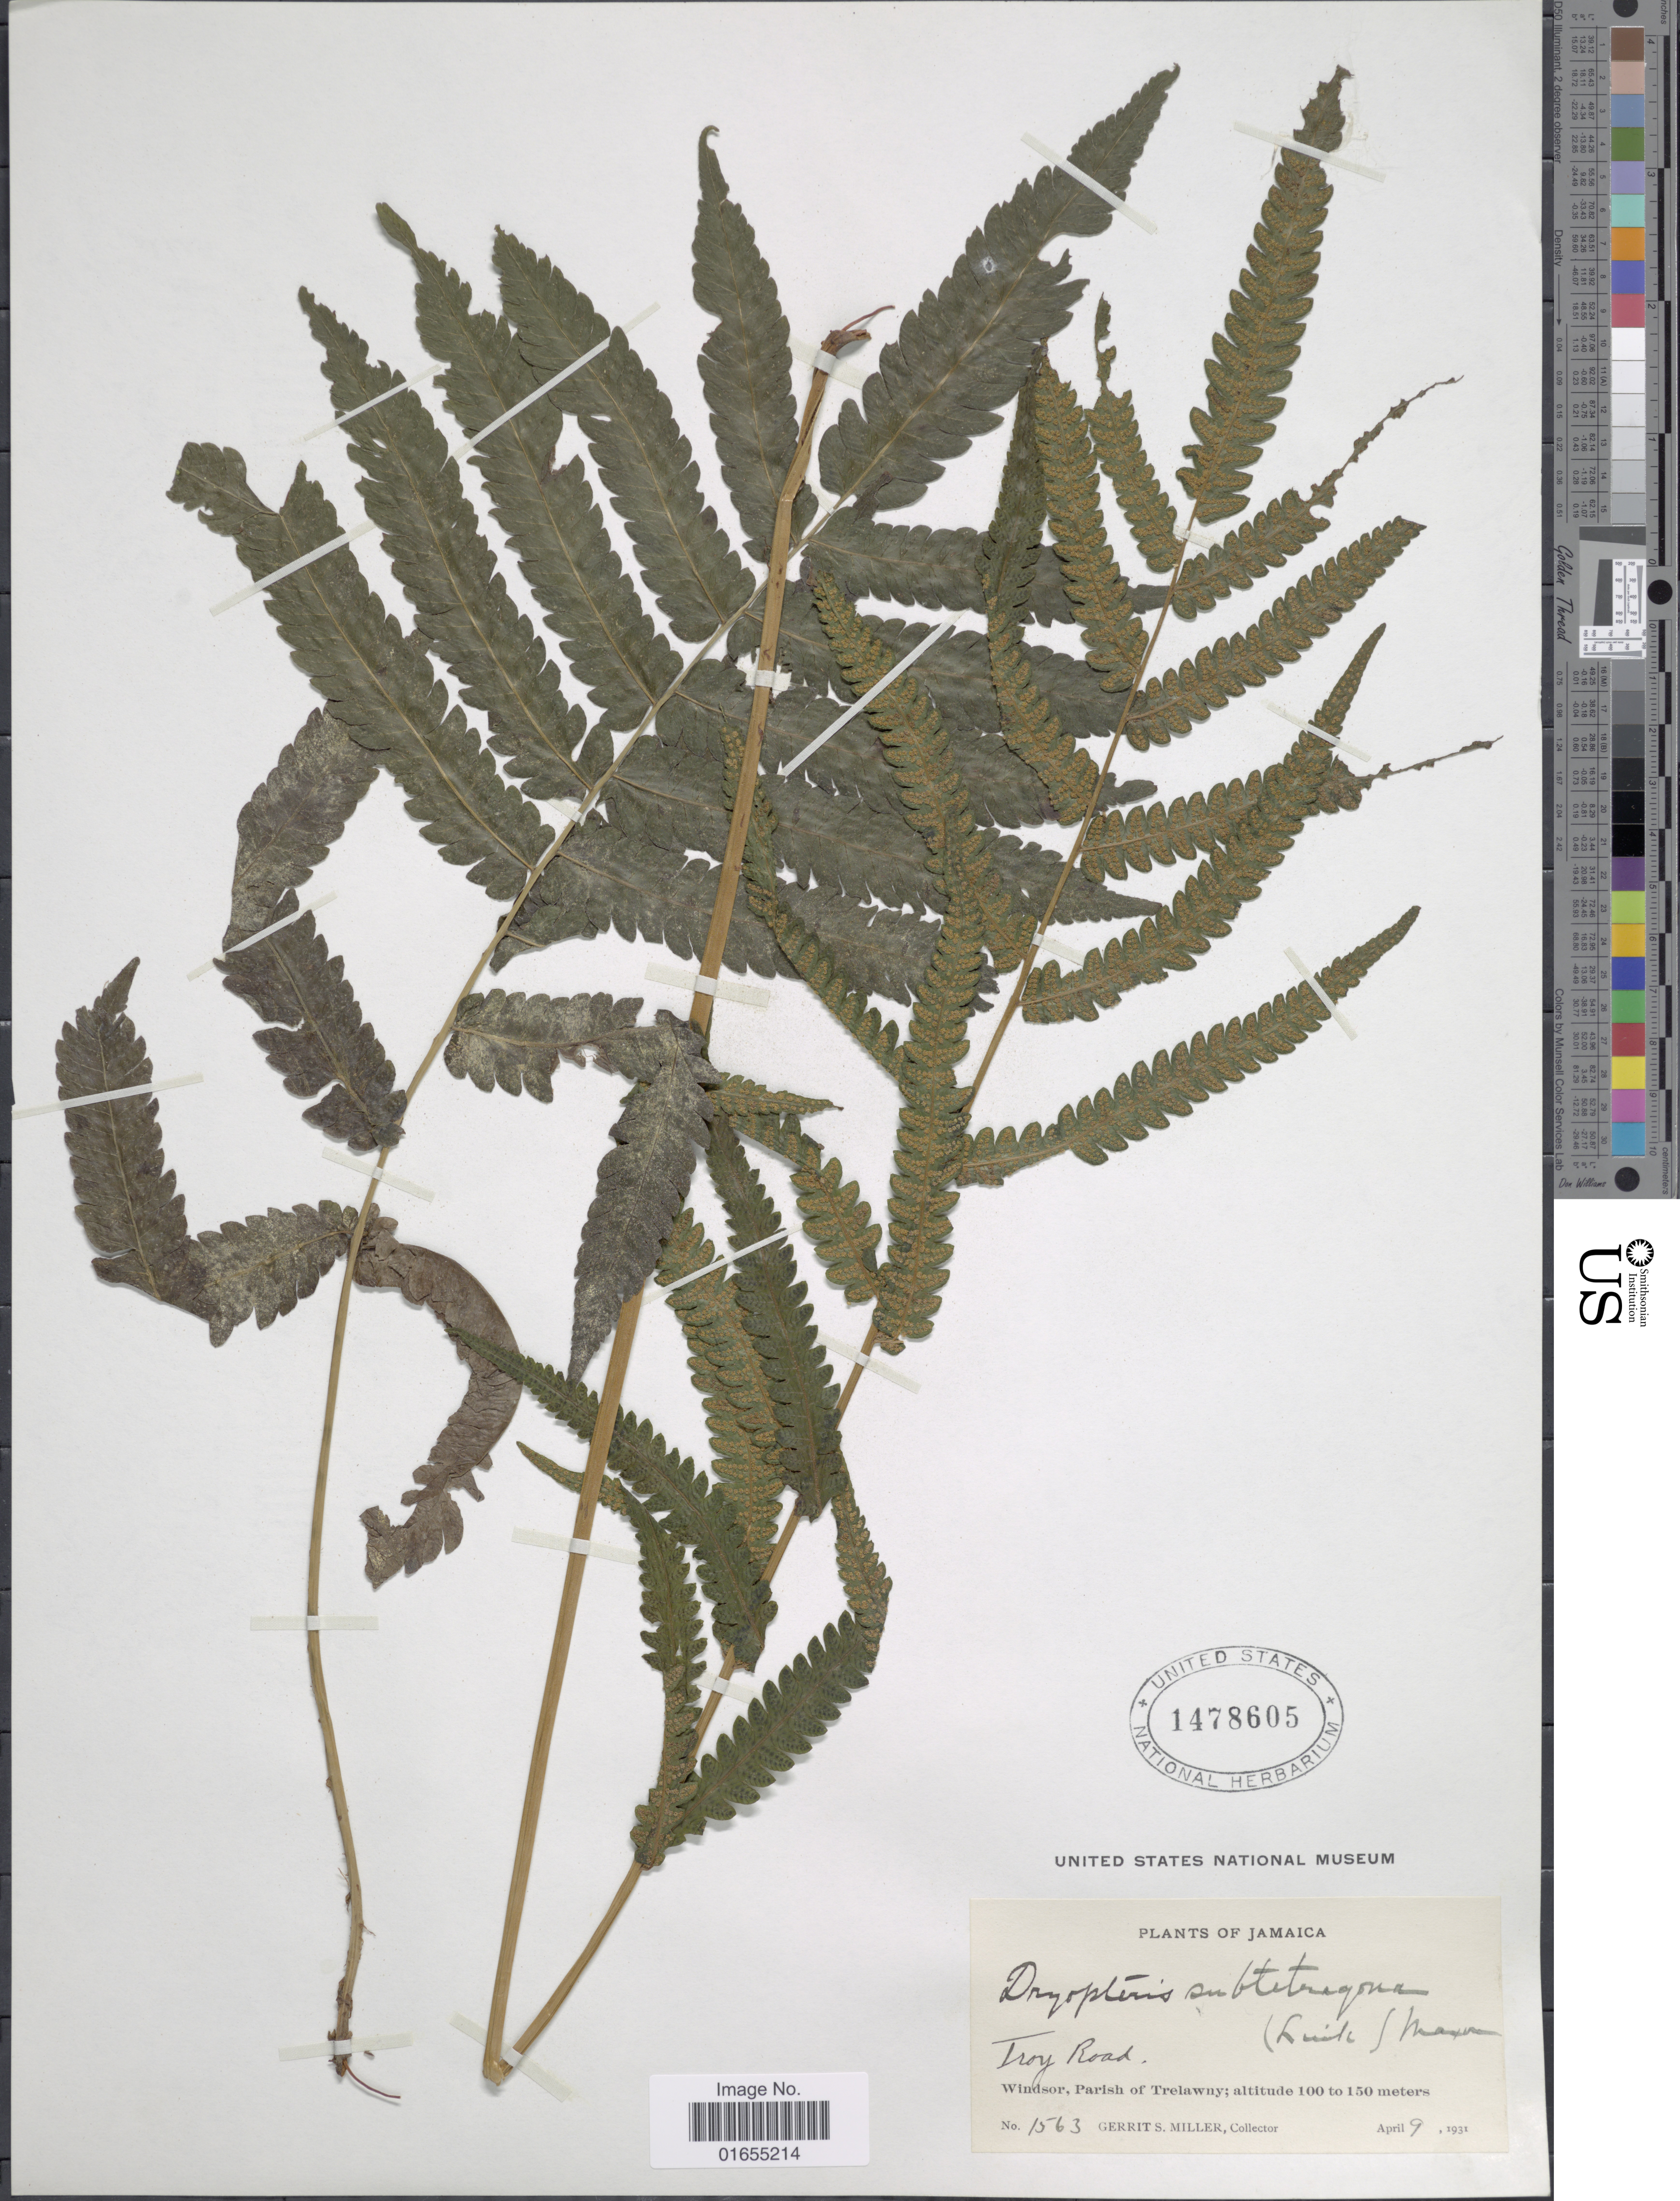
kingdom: Plantae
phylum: Tracheophyta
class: Polypodiopsida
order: Polypodiales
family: Thelypteridaceae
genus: Goniopteris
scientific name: Goniopteris subtetragona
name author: (Link) Vareschi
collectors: G. S. Miller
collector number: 1563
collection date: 1931-04-09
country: Jamaica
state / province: Trelawny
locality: Windsor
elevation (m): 100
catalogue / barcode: US 1478605